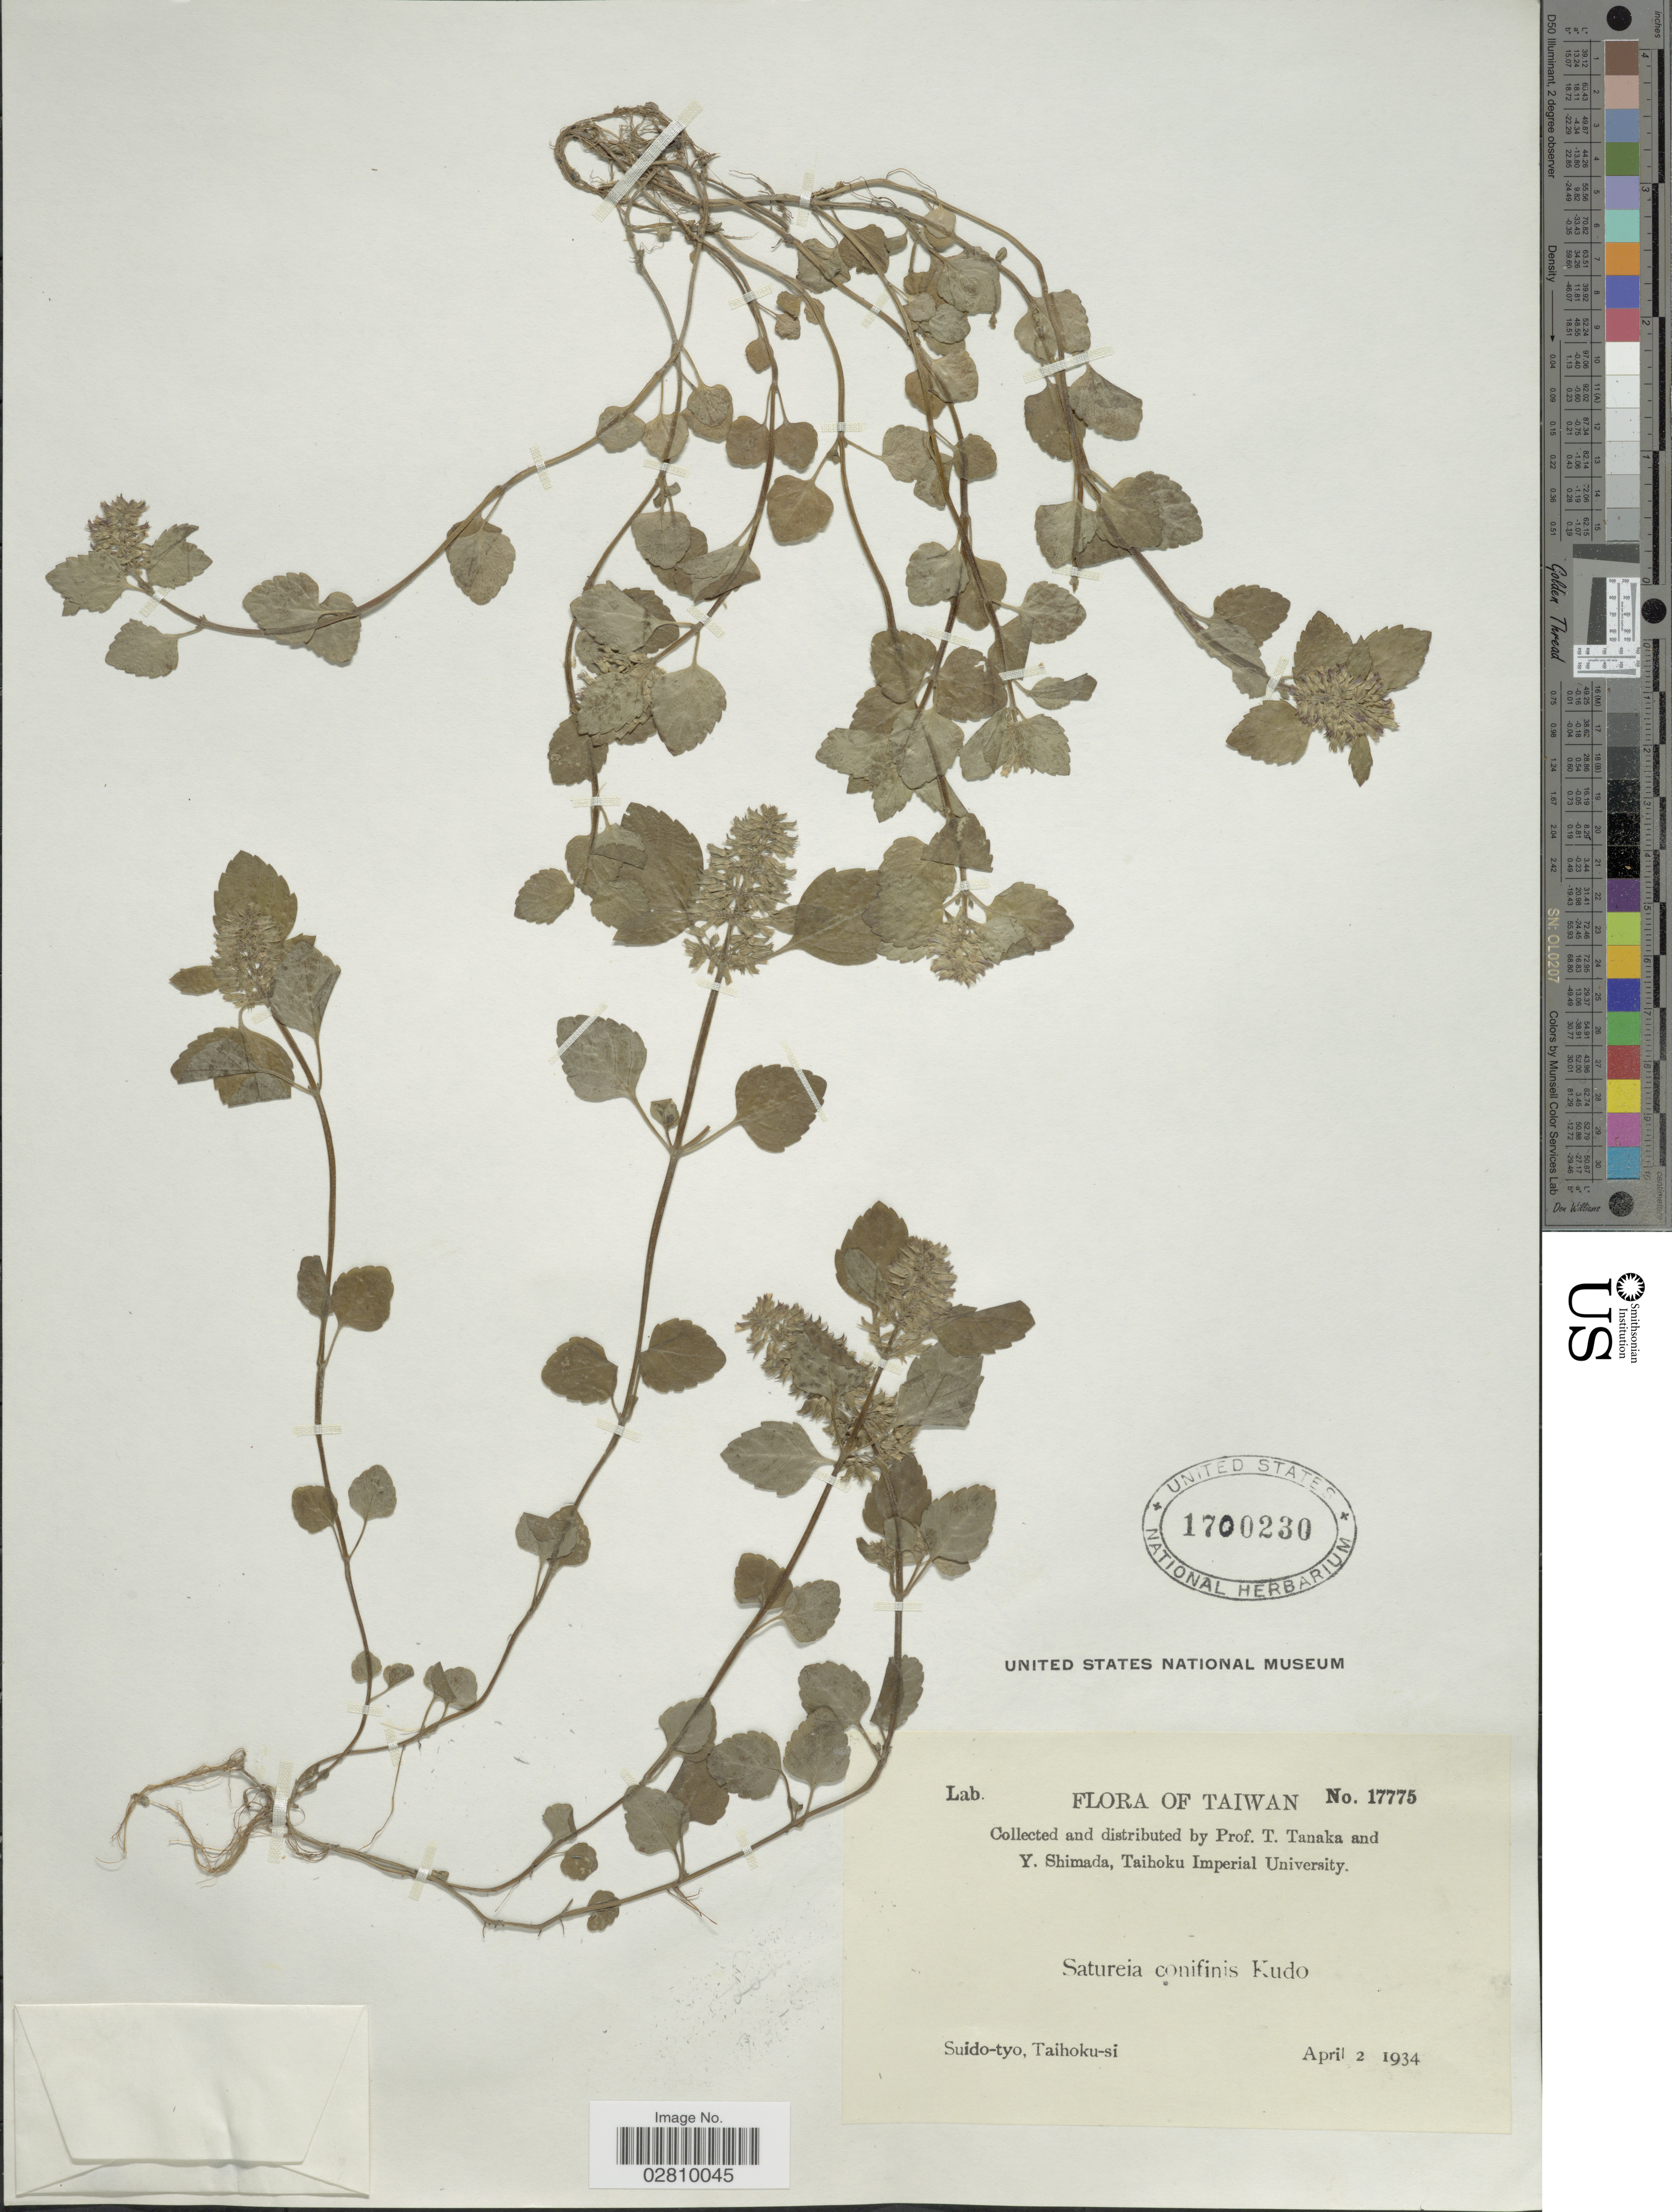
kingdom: Plantae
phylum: Tracheophyta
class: Magnoliopsida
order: Lamiales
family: Lamiaceae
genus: Calamintha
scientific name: Calamintha confinis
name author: Hance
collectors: T. Tanaka & Y. Shimada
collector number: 17775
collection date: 1934-04-02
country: Taiwan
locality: Suido-tyo, Taihoku-si.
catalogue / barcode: US 1700230